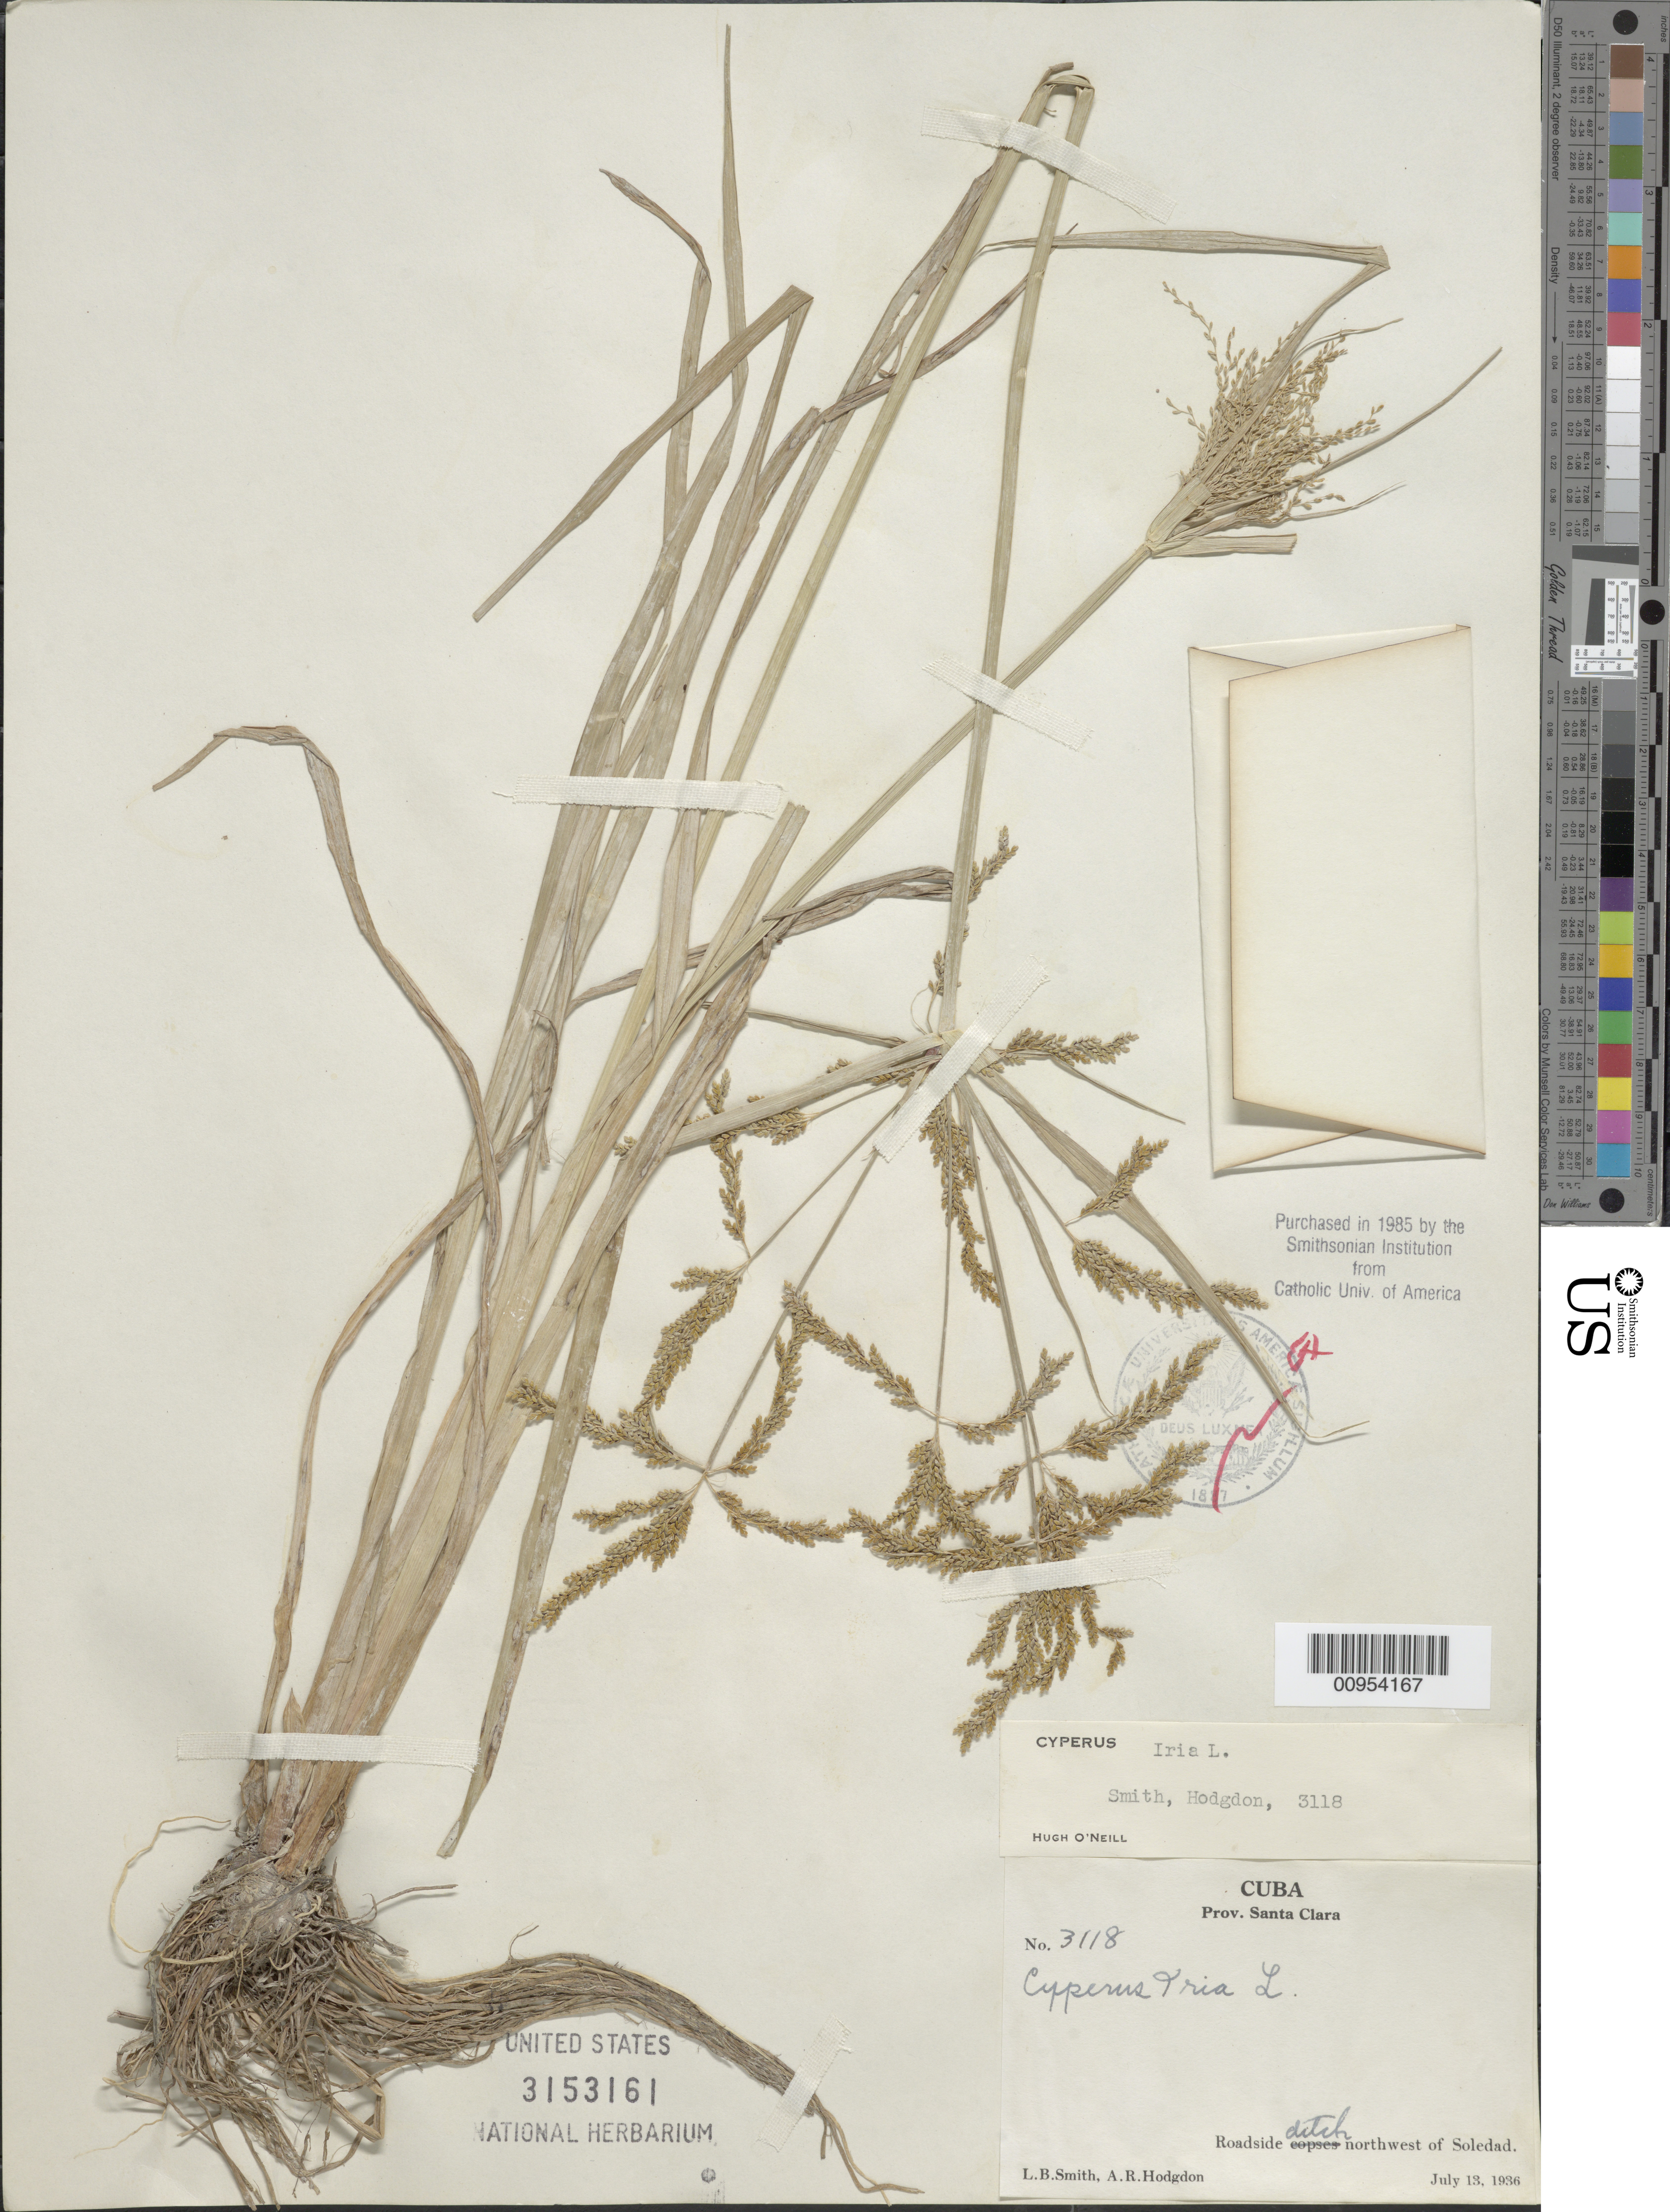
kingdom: Plantae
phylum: Tracheophyta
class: Liliopsida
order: Poales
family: Cyperaceae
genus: Cyperus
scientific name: Cyperus iria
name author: L.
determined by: O'Neill, Hugh T.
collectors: L. Smith & A. R. Hodgdon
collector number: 3118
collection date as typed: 13 Jul 1936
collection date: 1936-07-13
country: Cuba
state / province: Cienfuegos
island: Cuba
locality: Roadside ditch, NW of Soledad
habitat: Roadside ditch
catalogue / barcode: US 3153161